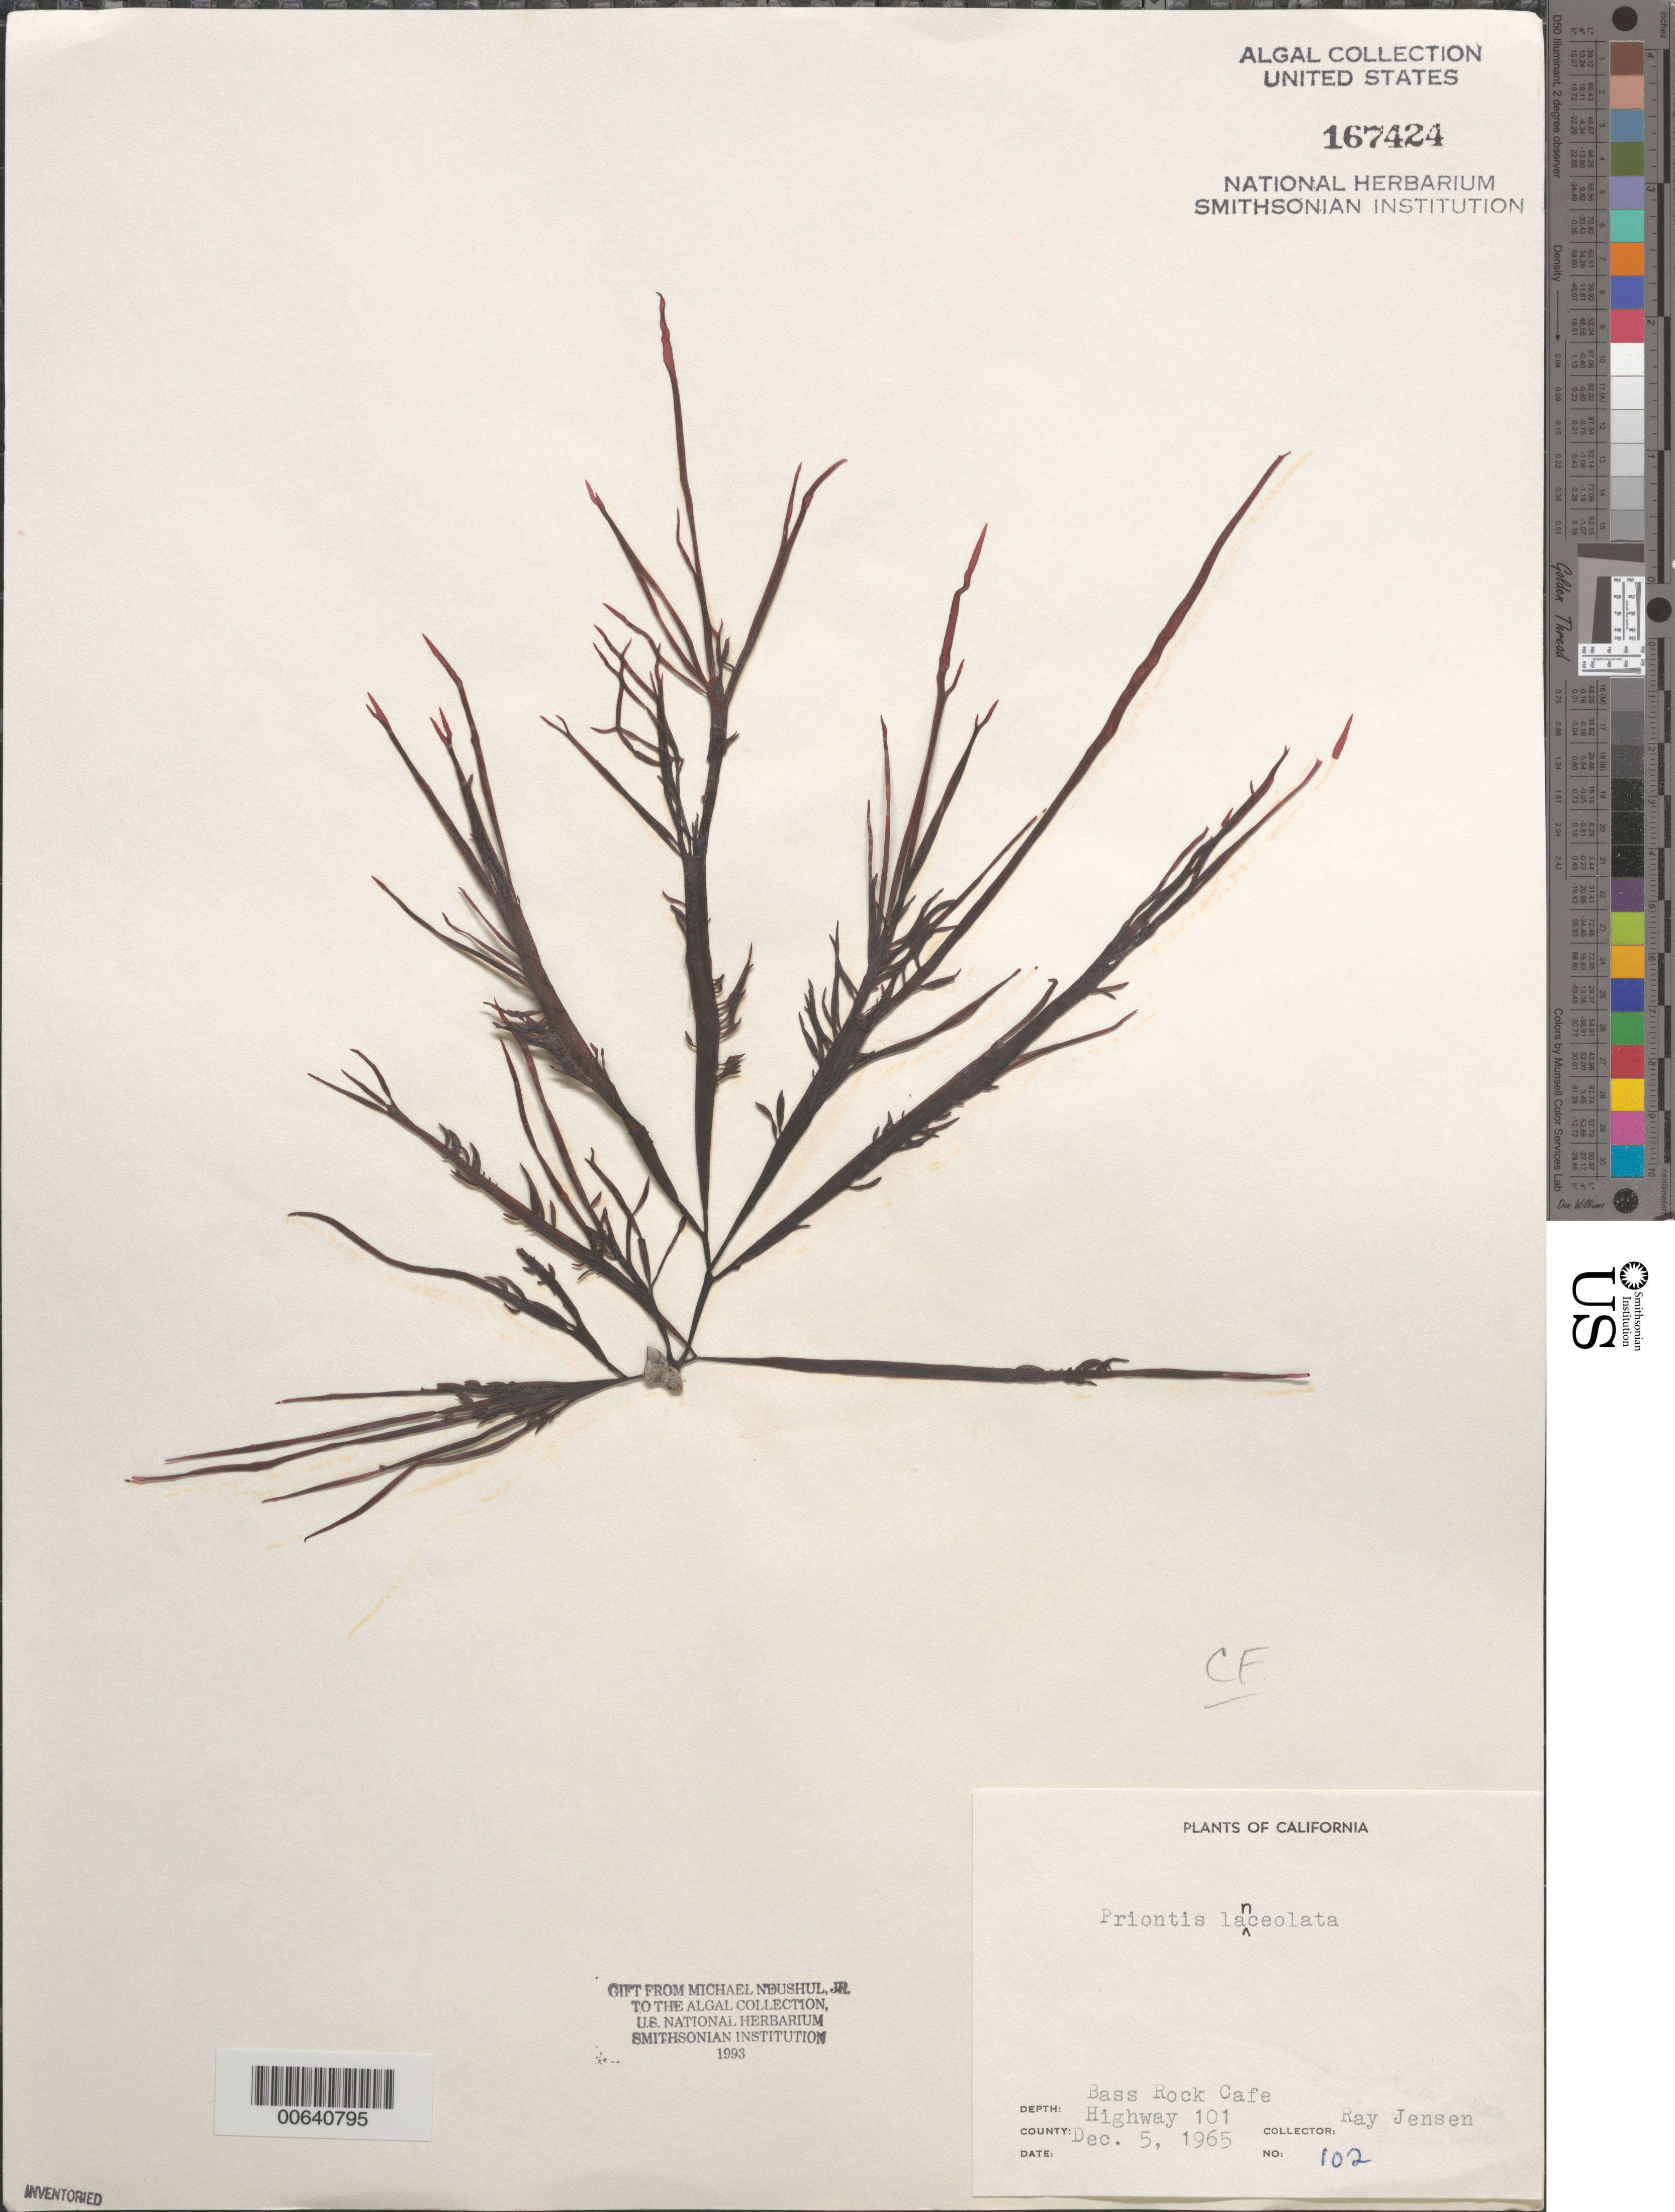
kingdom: Plantae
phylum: Rhodophyta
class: Florideophyceae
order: Cryptonemiales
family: Cryptonemiaceae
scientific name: Prionitis lanceolata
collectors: R. Jensen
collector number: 102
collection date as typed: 05 Dec 1965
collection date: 1965-12-05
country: United States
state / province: California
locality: Bass Rock Cafe, Highway 101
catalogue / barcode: US 167424